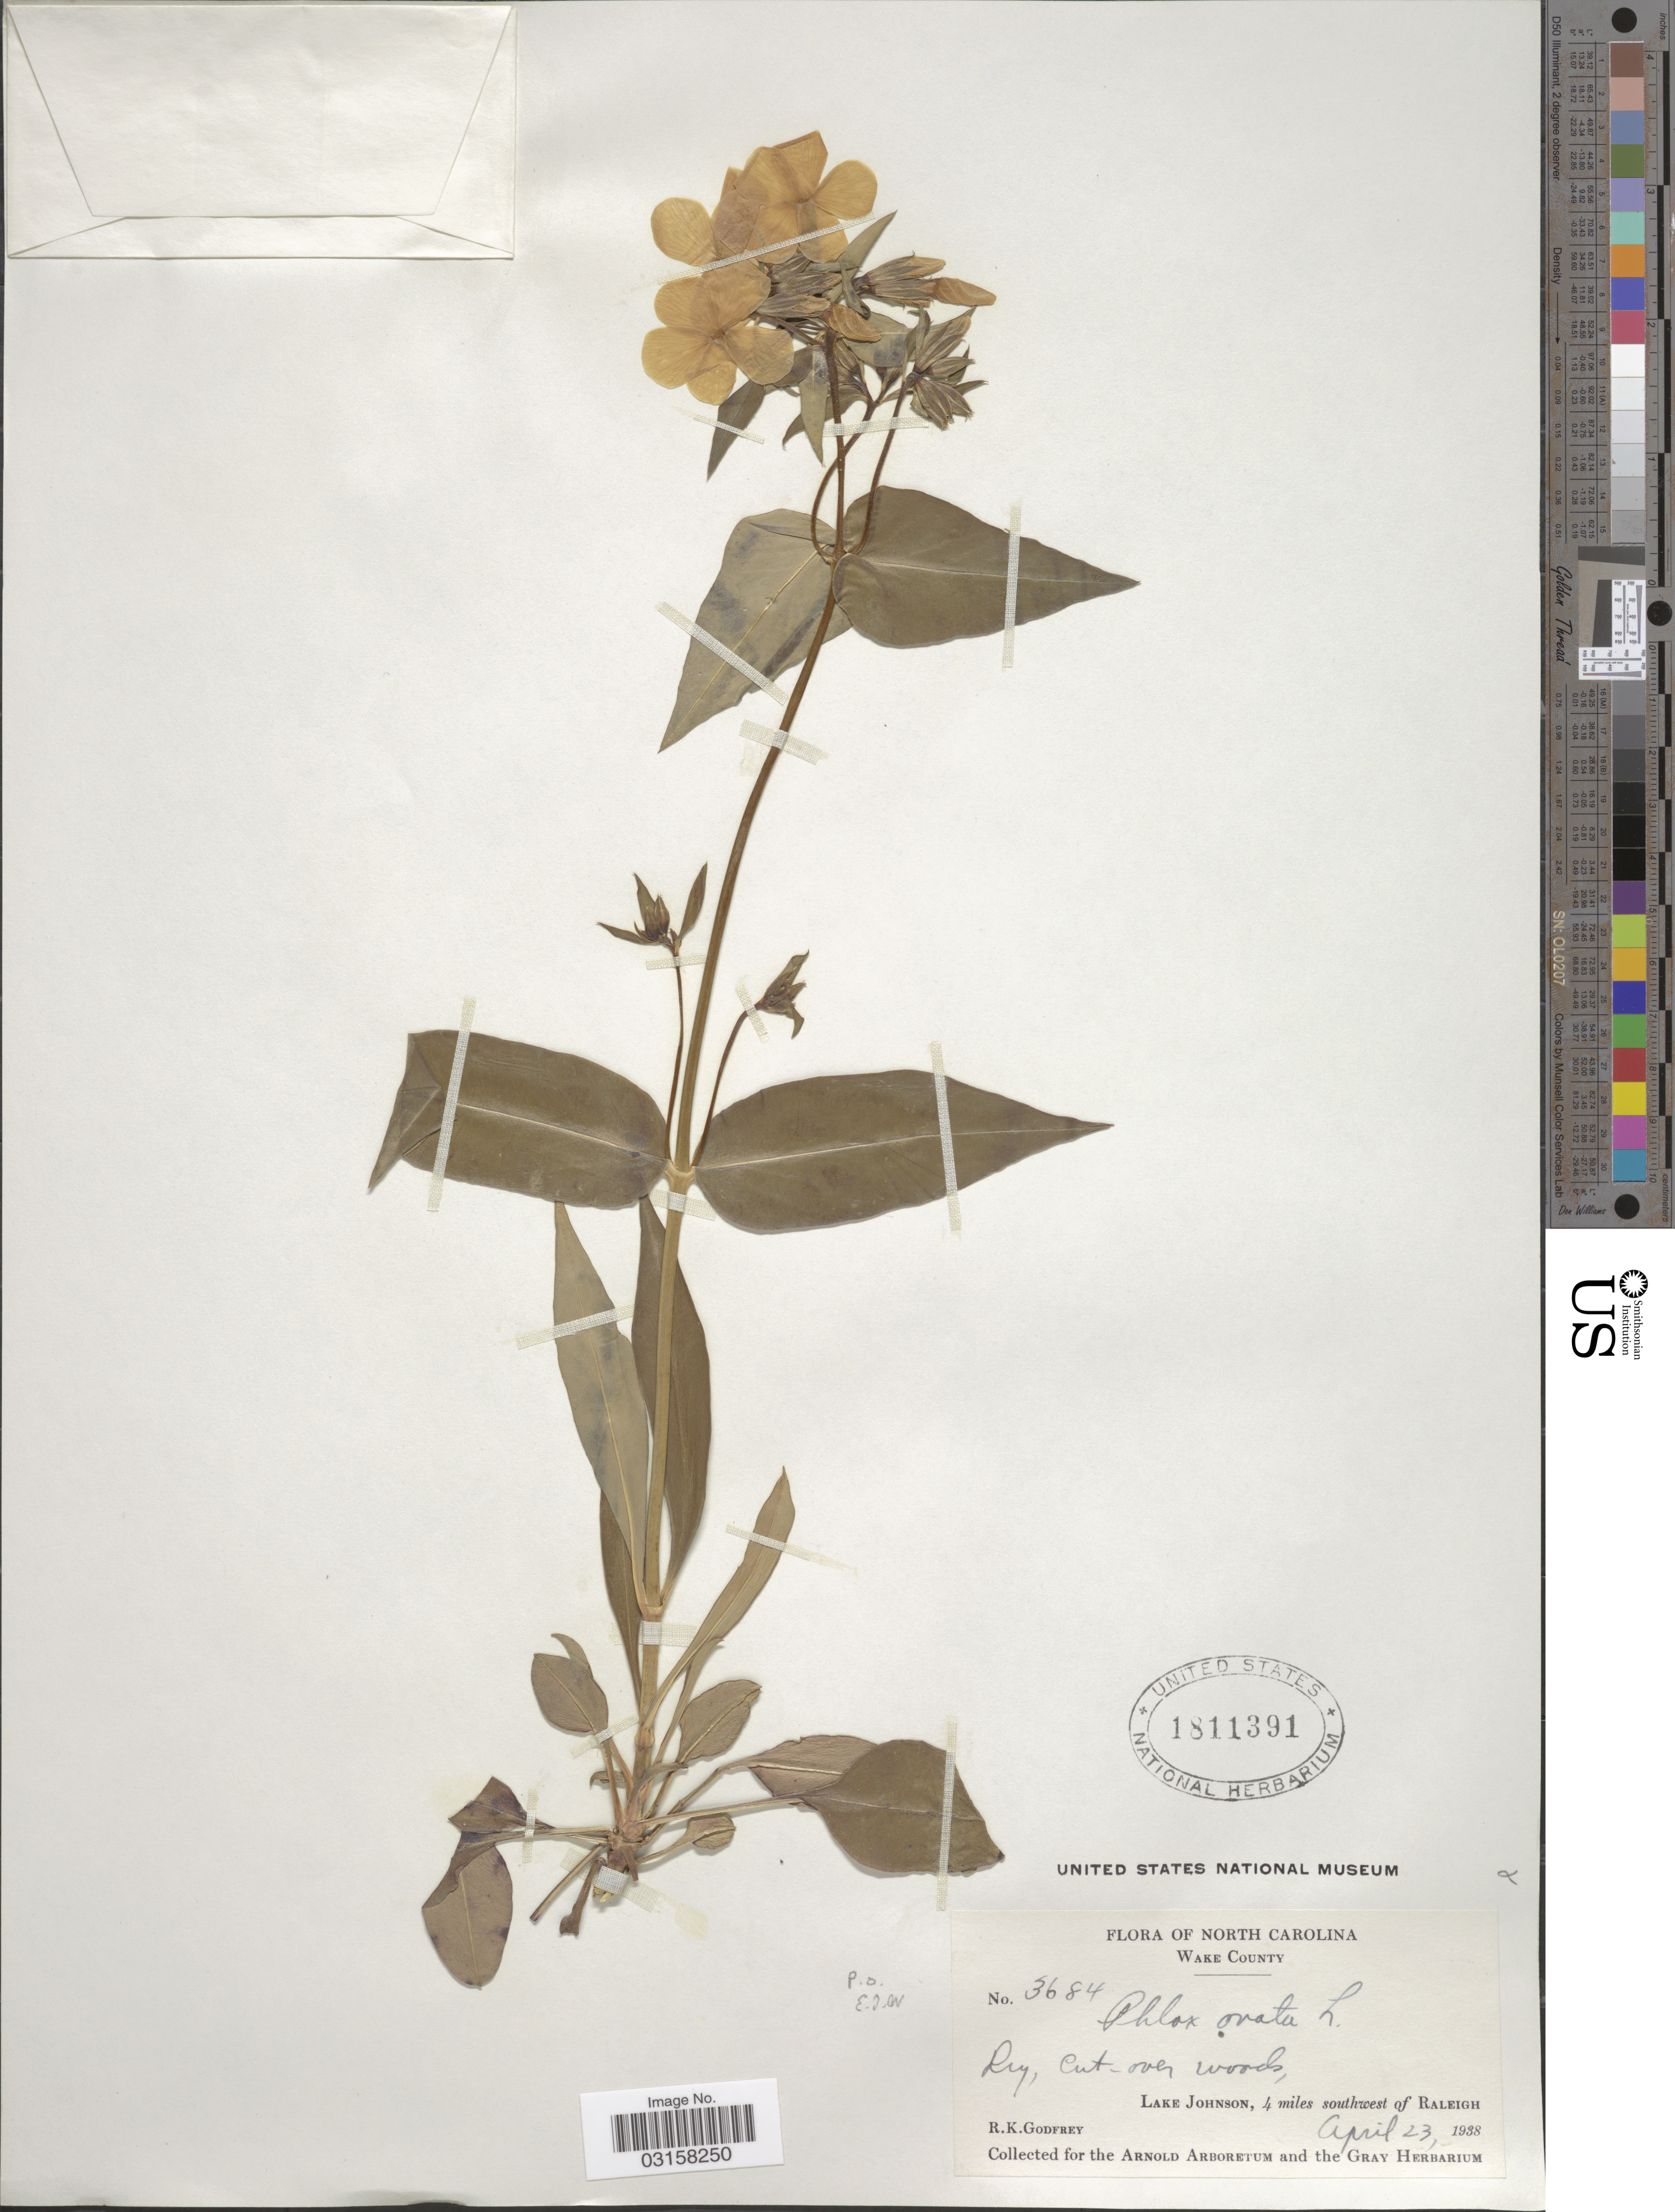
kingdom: Plantae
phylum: Tracheophyta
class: Magnoliopsida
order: Ericales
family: Polemoniaceae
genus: Phlox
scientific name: Phlox ovata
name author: L.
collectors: R. K. Godfrey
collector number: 3684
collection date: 1938-04-23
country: United States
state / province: North Carolina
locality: Wake County. Lake Johnson, 4 miles southwest of Raleigh.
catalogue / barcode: US 1811391